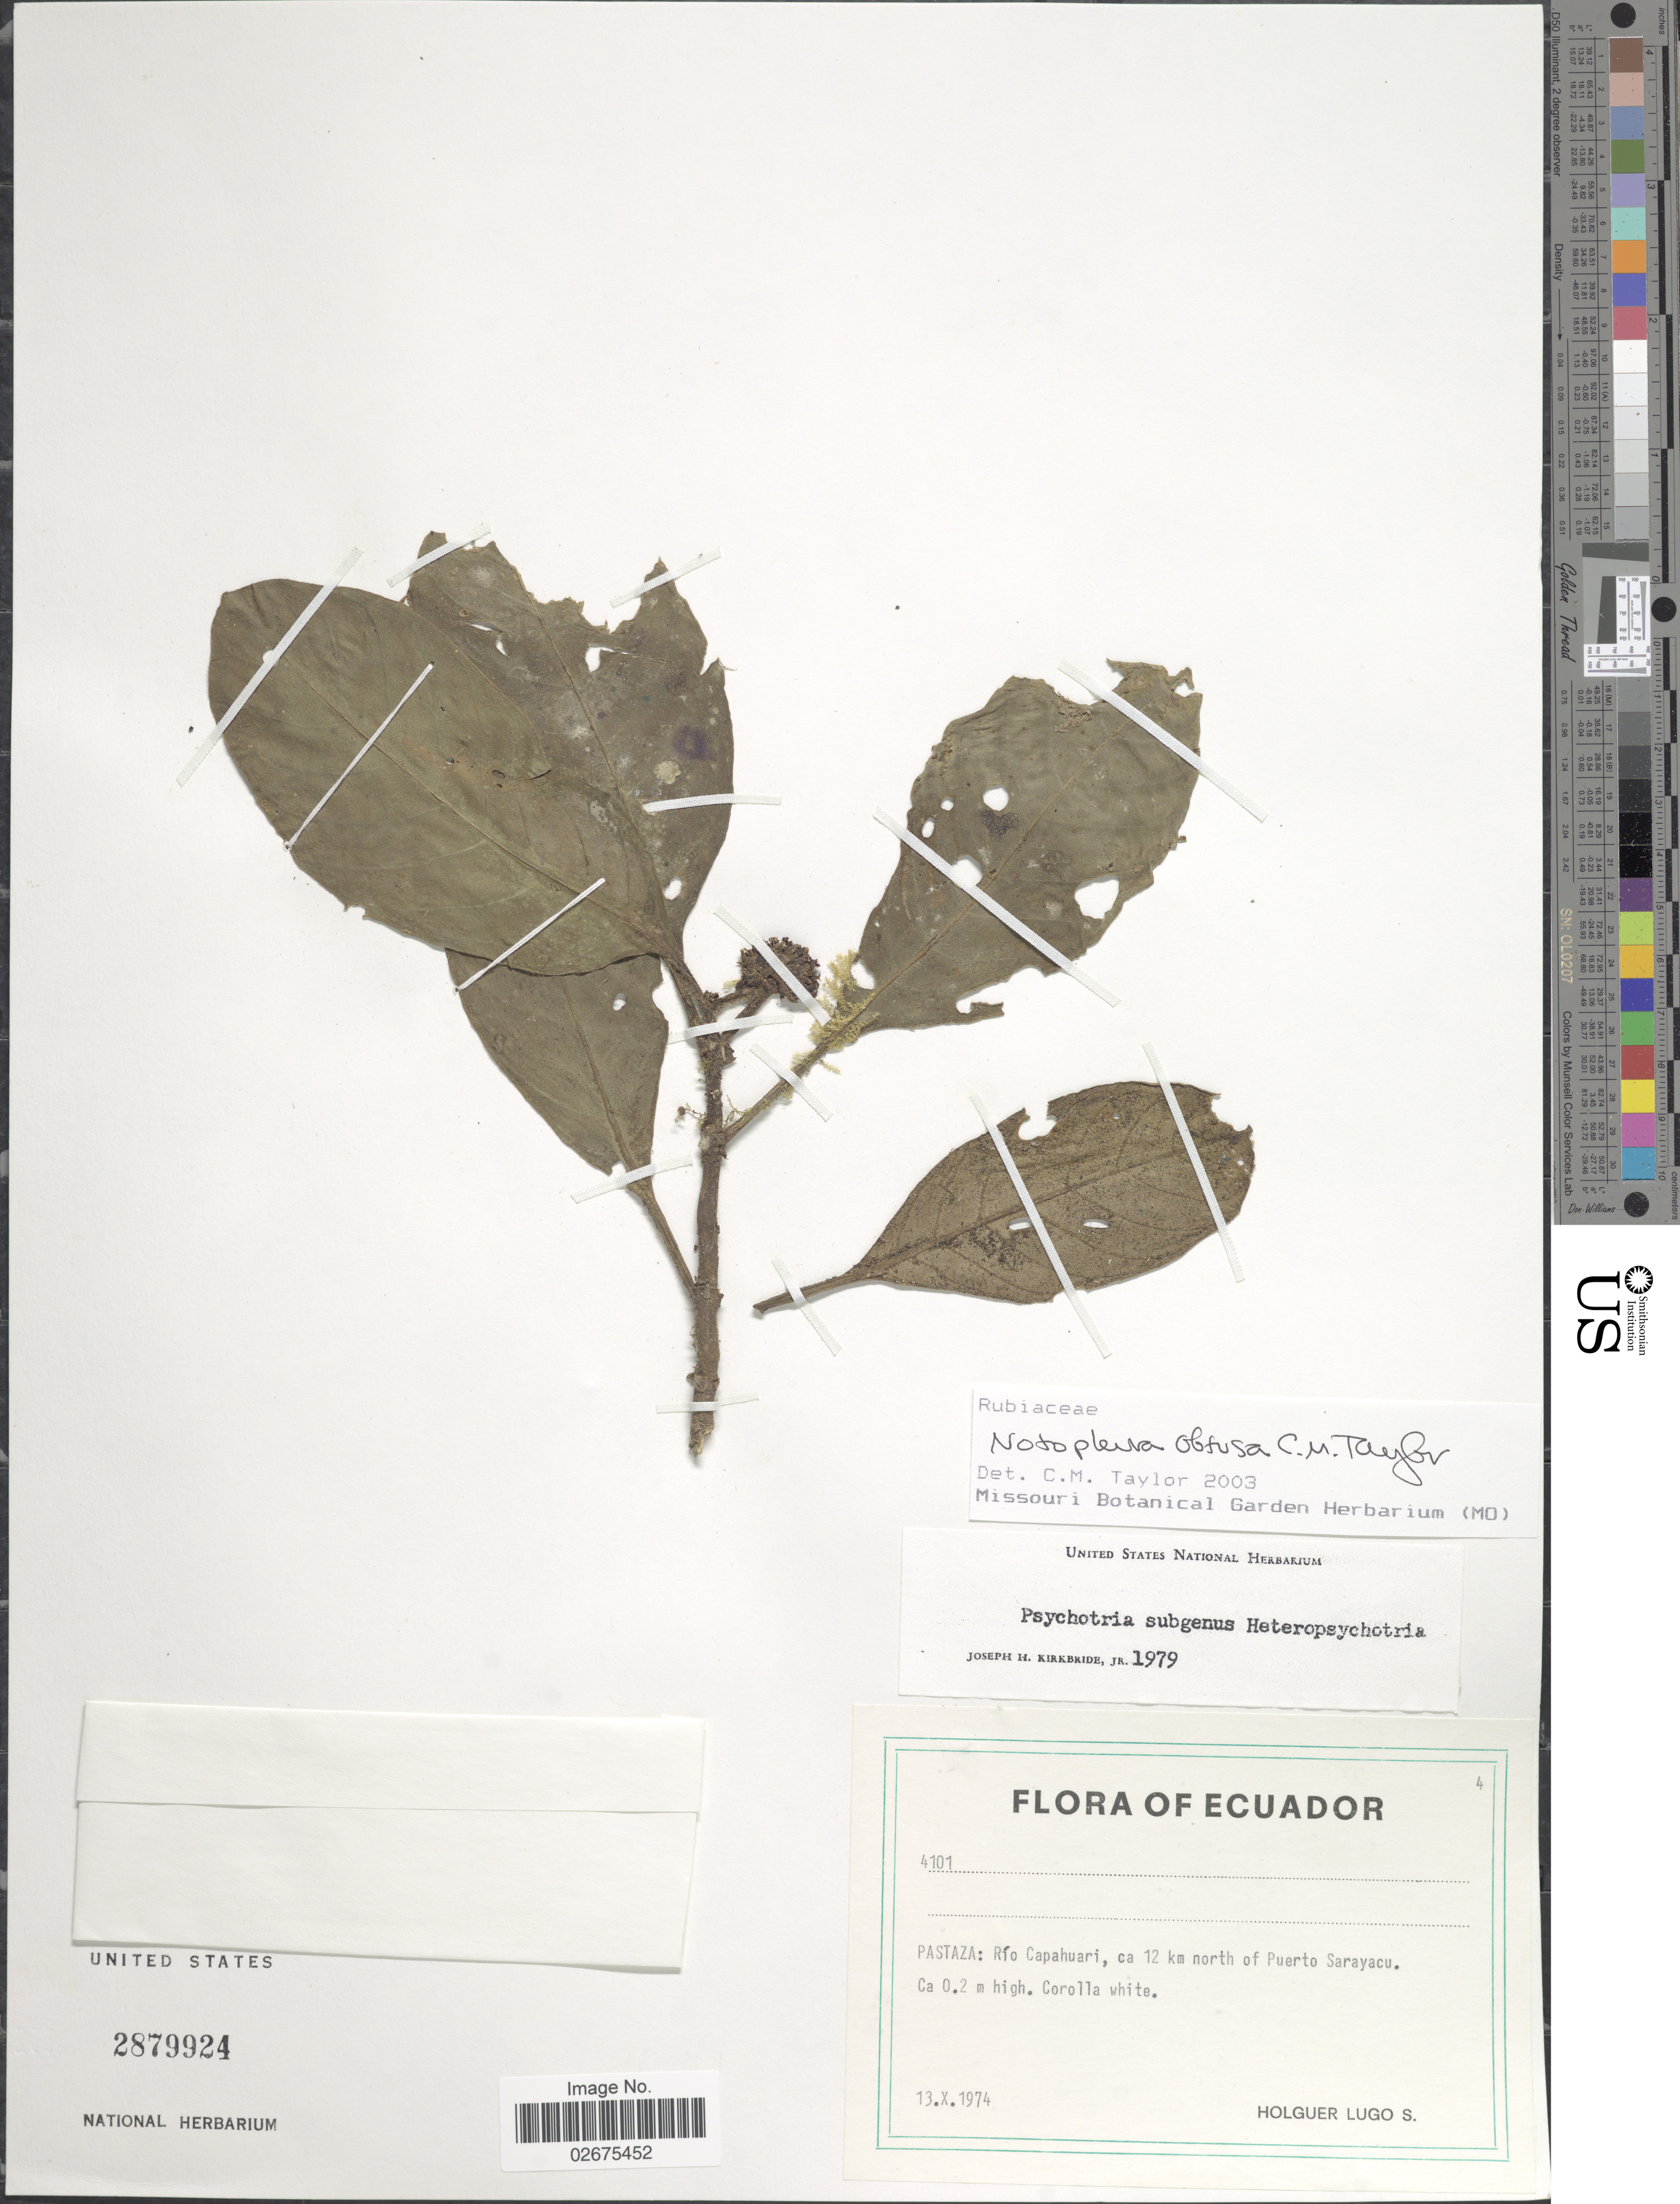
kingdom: Plantae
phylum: Tracheophyta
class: Magnoliopsida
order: Gentianales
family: Rubiaceae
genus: Notopleura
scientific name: Notopleura obtusa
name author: C.M. Taylor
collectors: H. Lugo S.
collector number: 4101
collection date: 1974-10-13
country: Ecuador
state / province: Pastaza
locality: Rio Capahuari, ca. 12 km north of Puerto Sarayacu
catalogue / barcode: US 2879924